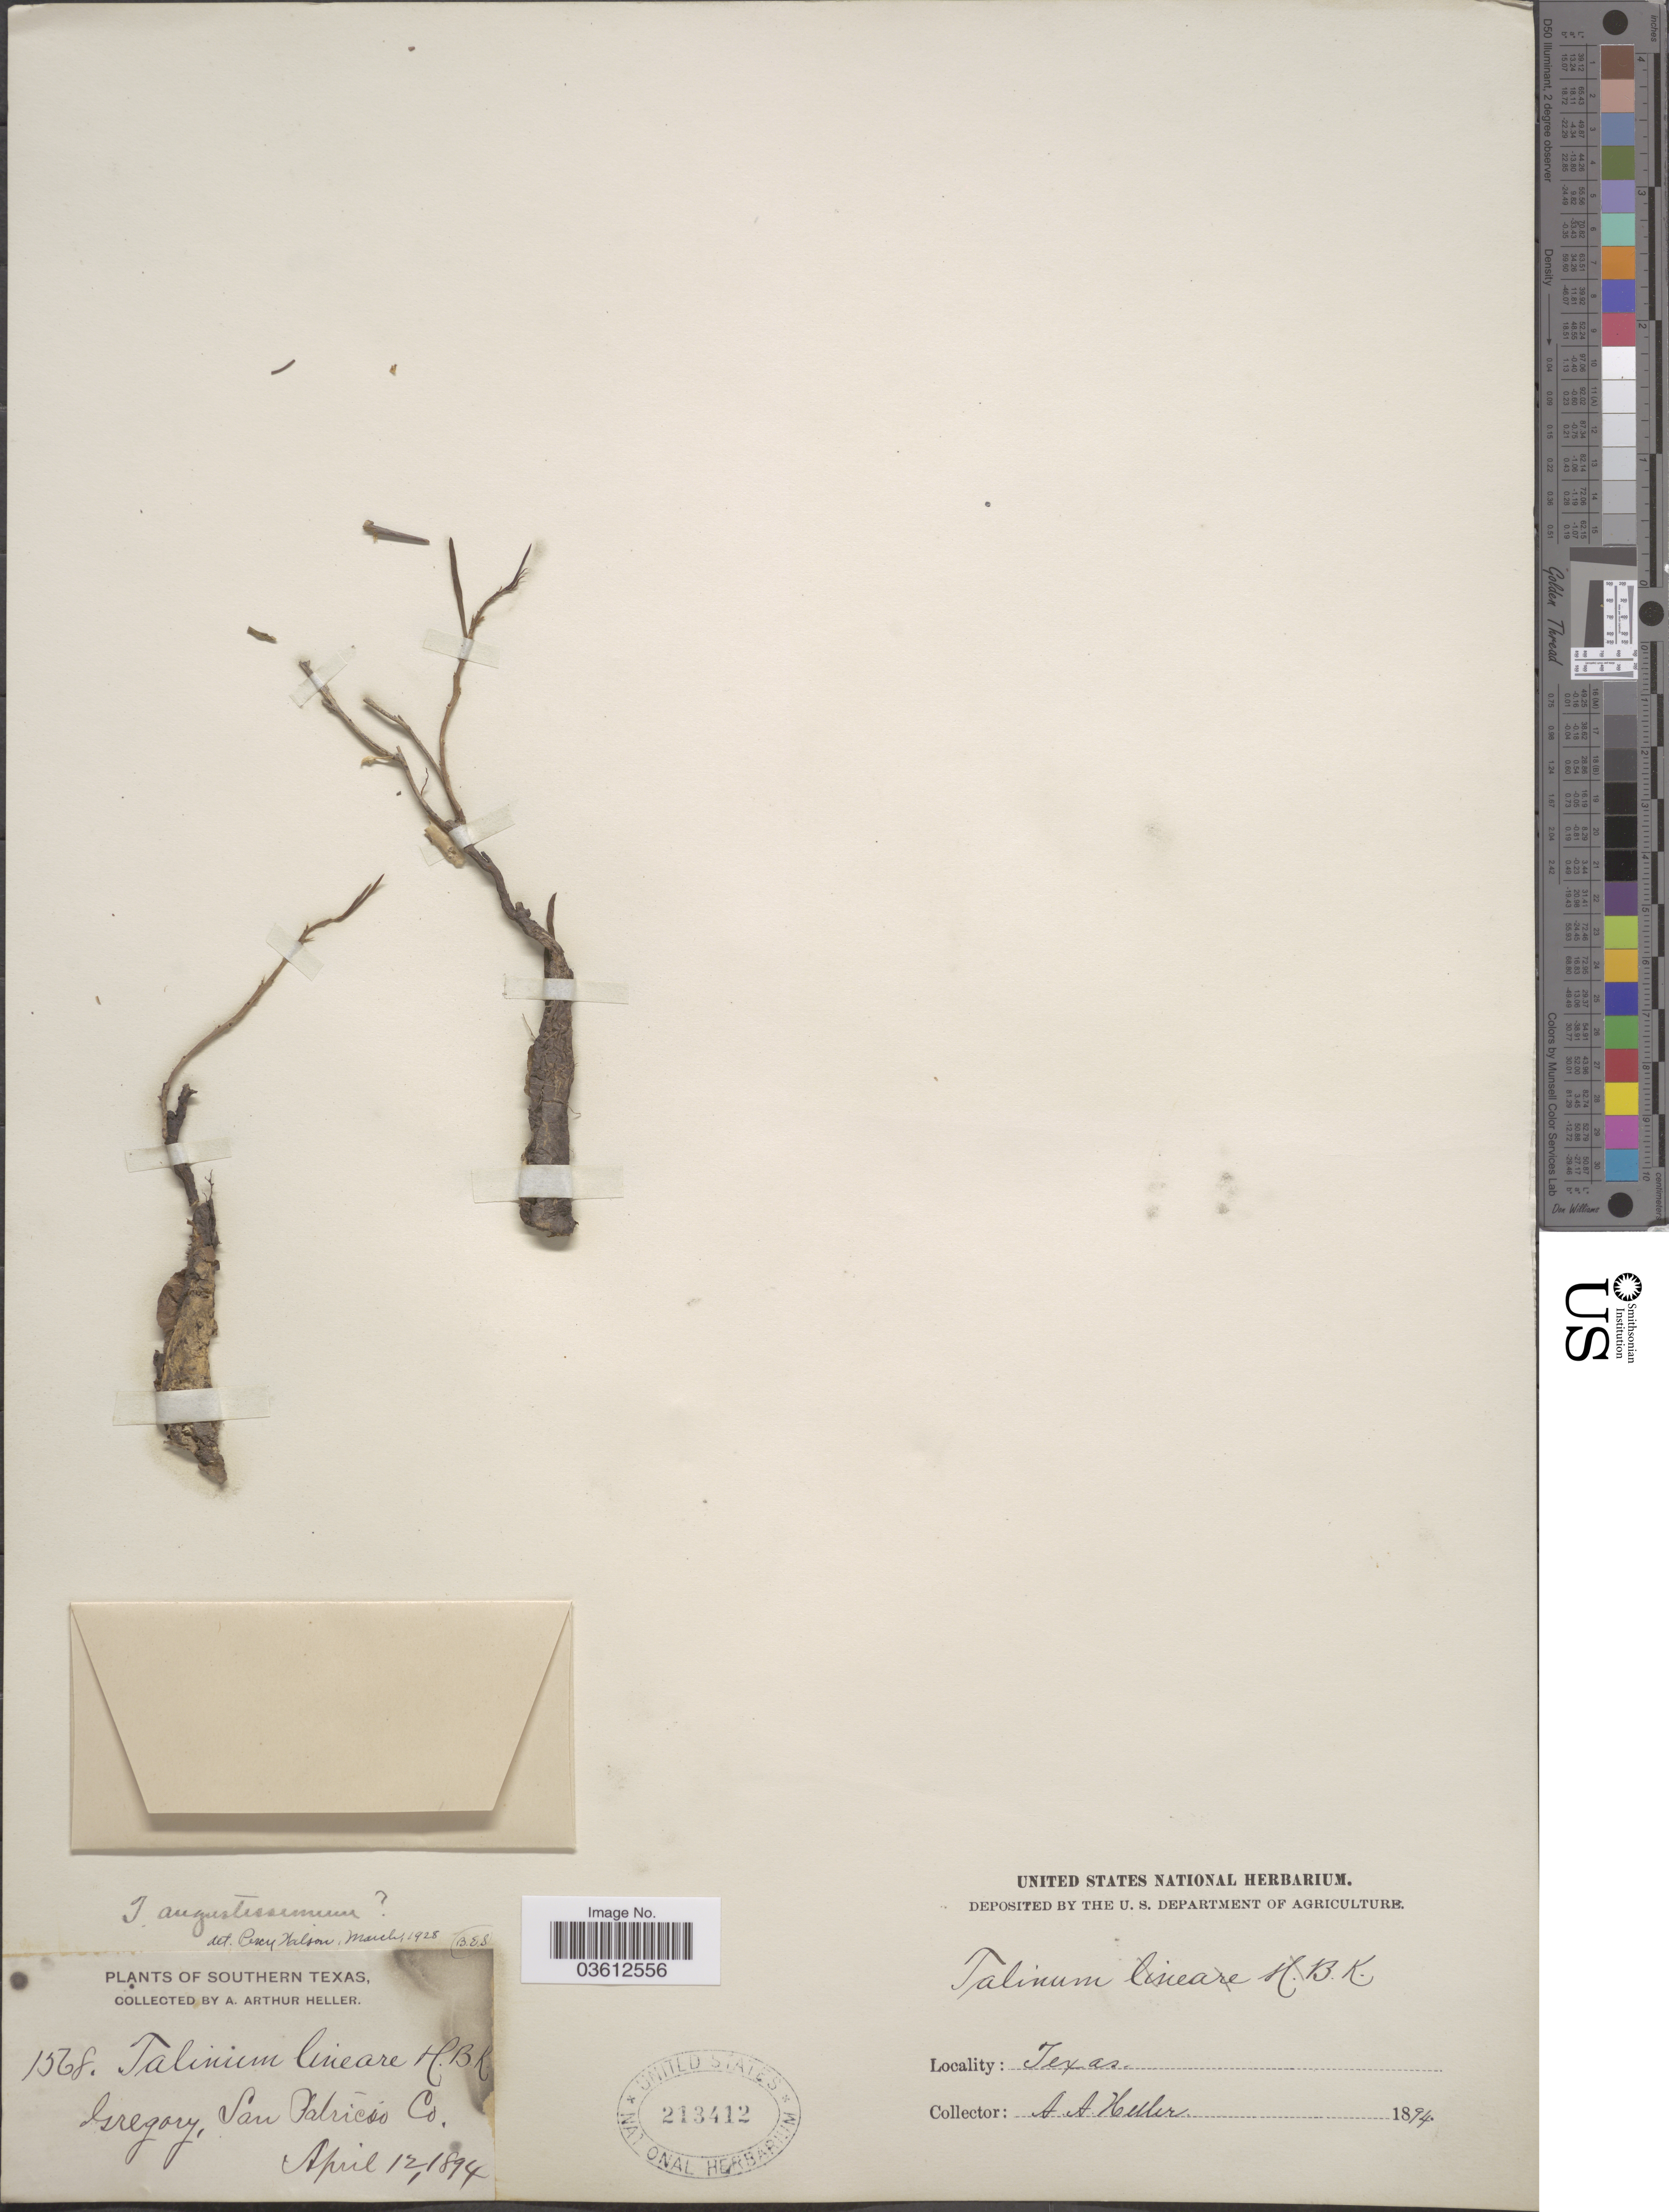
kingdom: Plantae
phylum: Tracheophyta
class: Magnoliopsida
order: Caryophyllales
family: Talinaceae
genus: Talinum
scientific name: Talinum angustissimum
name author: (Engelm.) Wooton & Standl.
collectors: A. A. Heller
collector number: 1568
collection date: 1894-04-12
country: United States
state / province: Texas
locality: Southern Texas. Gregory, San Patricio Co.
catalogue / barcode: US 213412